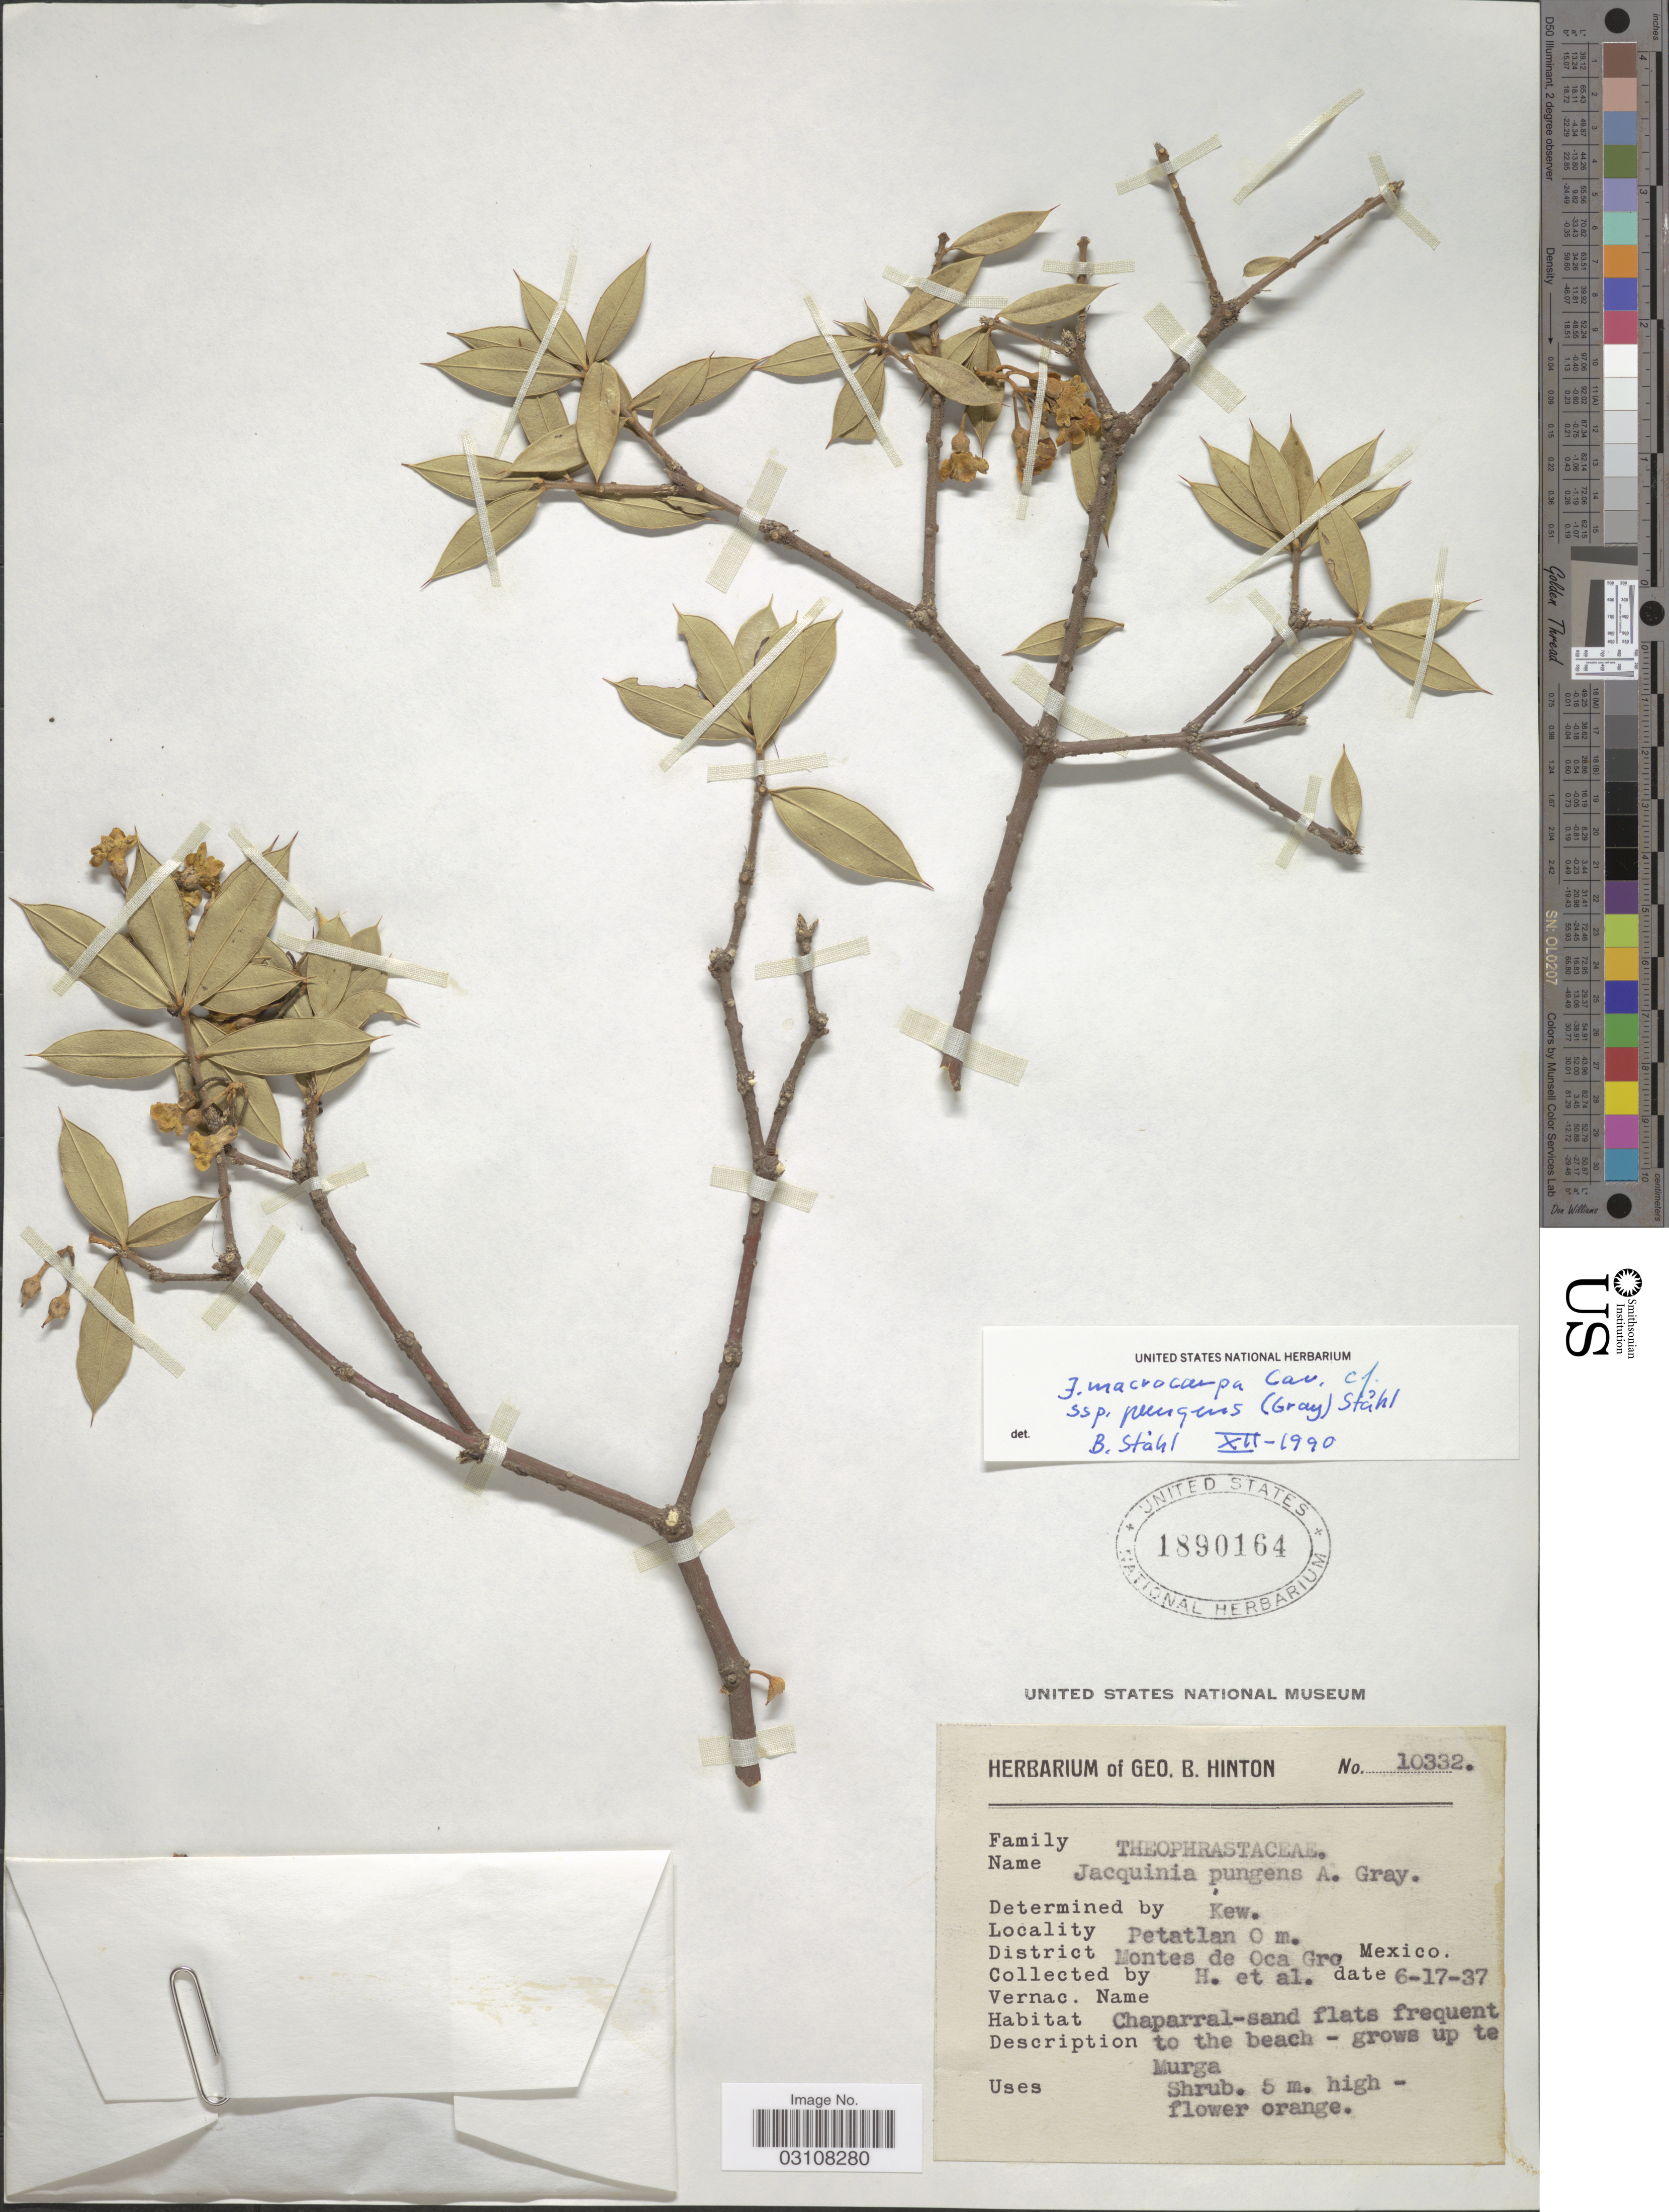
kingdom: Plantae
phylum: Tracheophyta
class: Magnoliopsida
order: Ericales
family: Primulaceae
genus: Jacquinia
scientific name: Jacquinia macrocarpa subsp. pungens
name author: Cav.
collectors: G. B. Hinton & et al.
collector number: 10332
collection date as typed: Transcribed d/m/y: 17/6/37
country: Mexico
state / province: Guerrero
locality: Petatlan, District Montes de Oca.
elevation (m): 0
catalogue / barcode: US 1890164